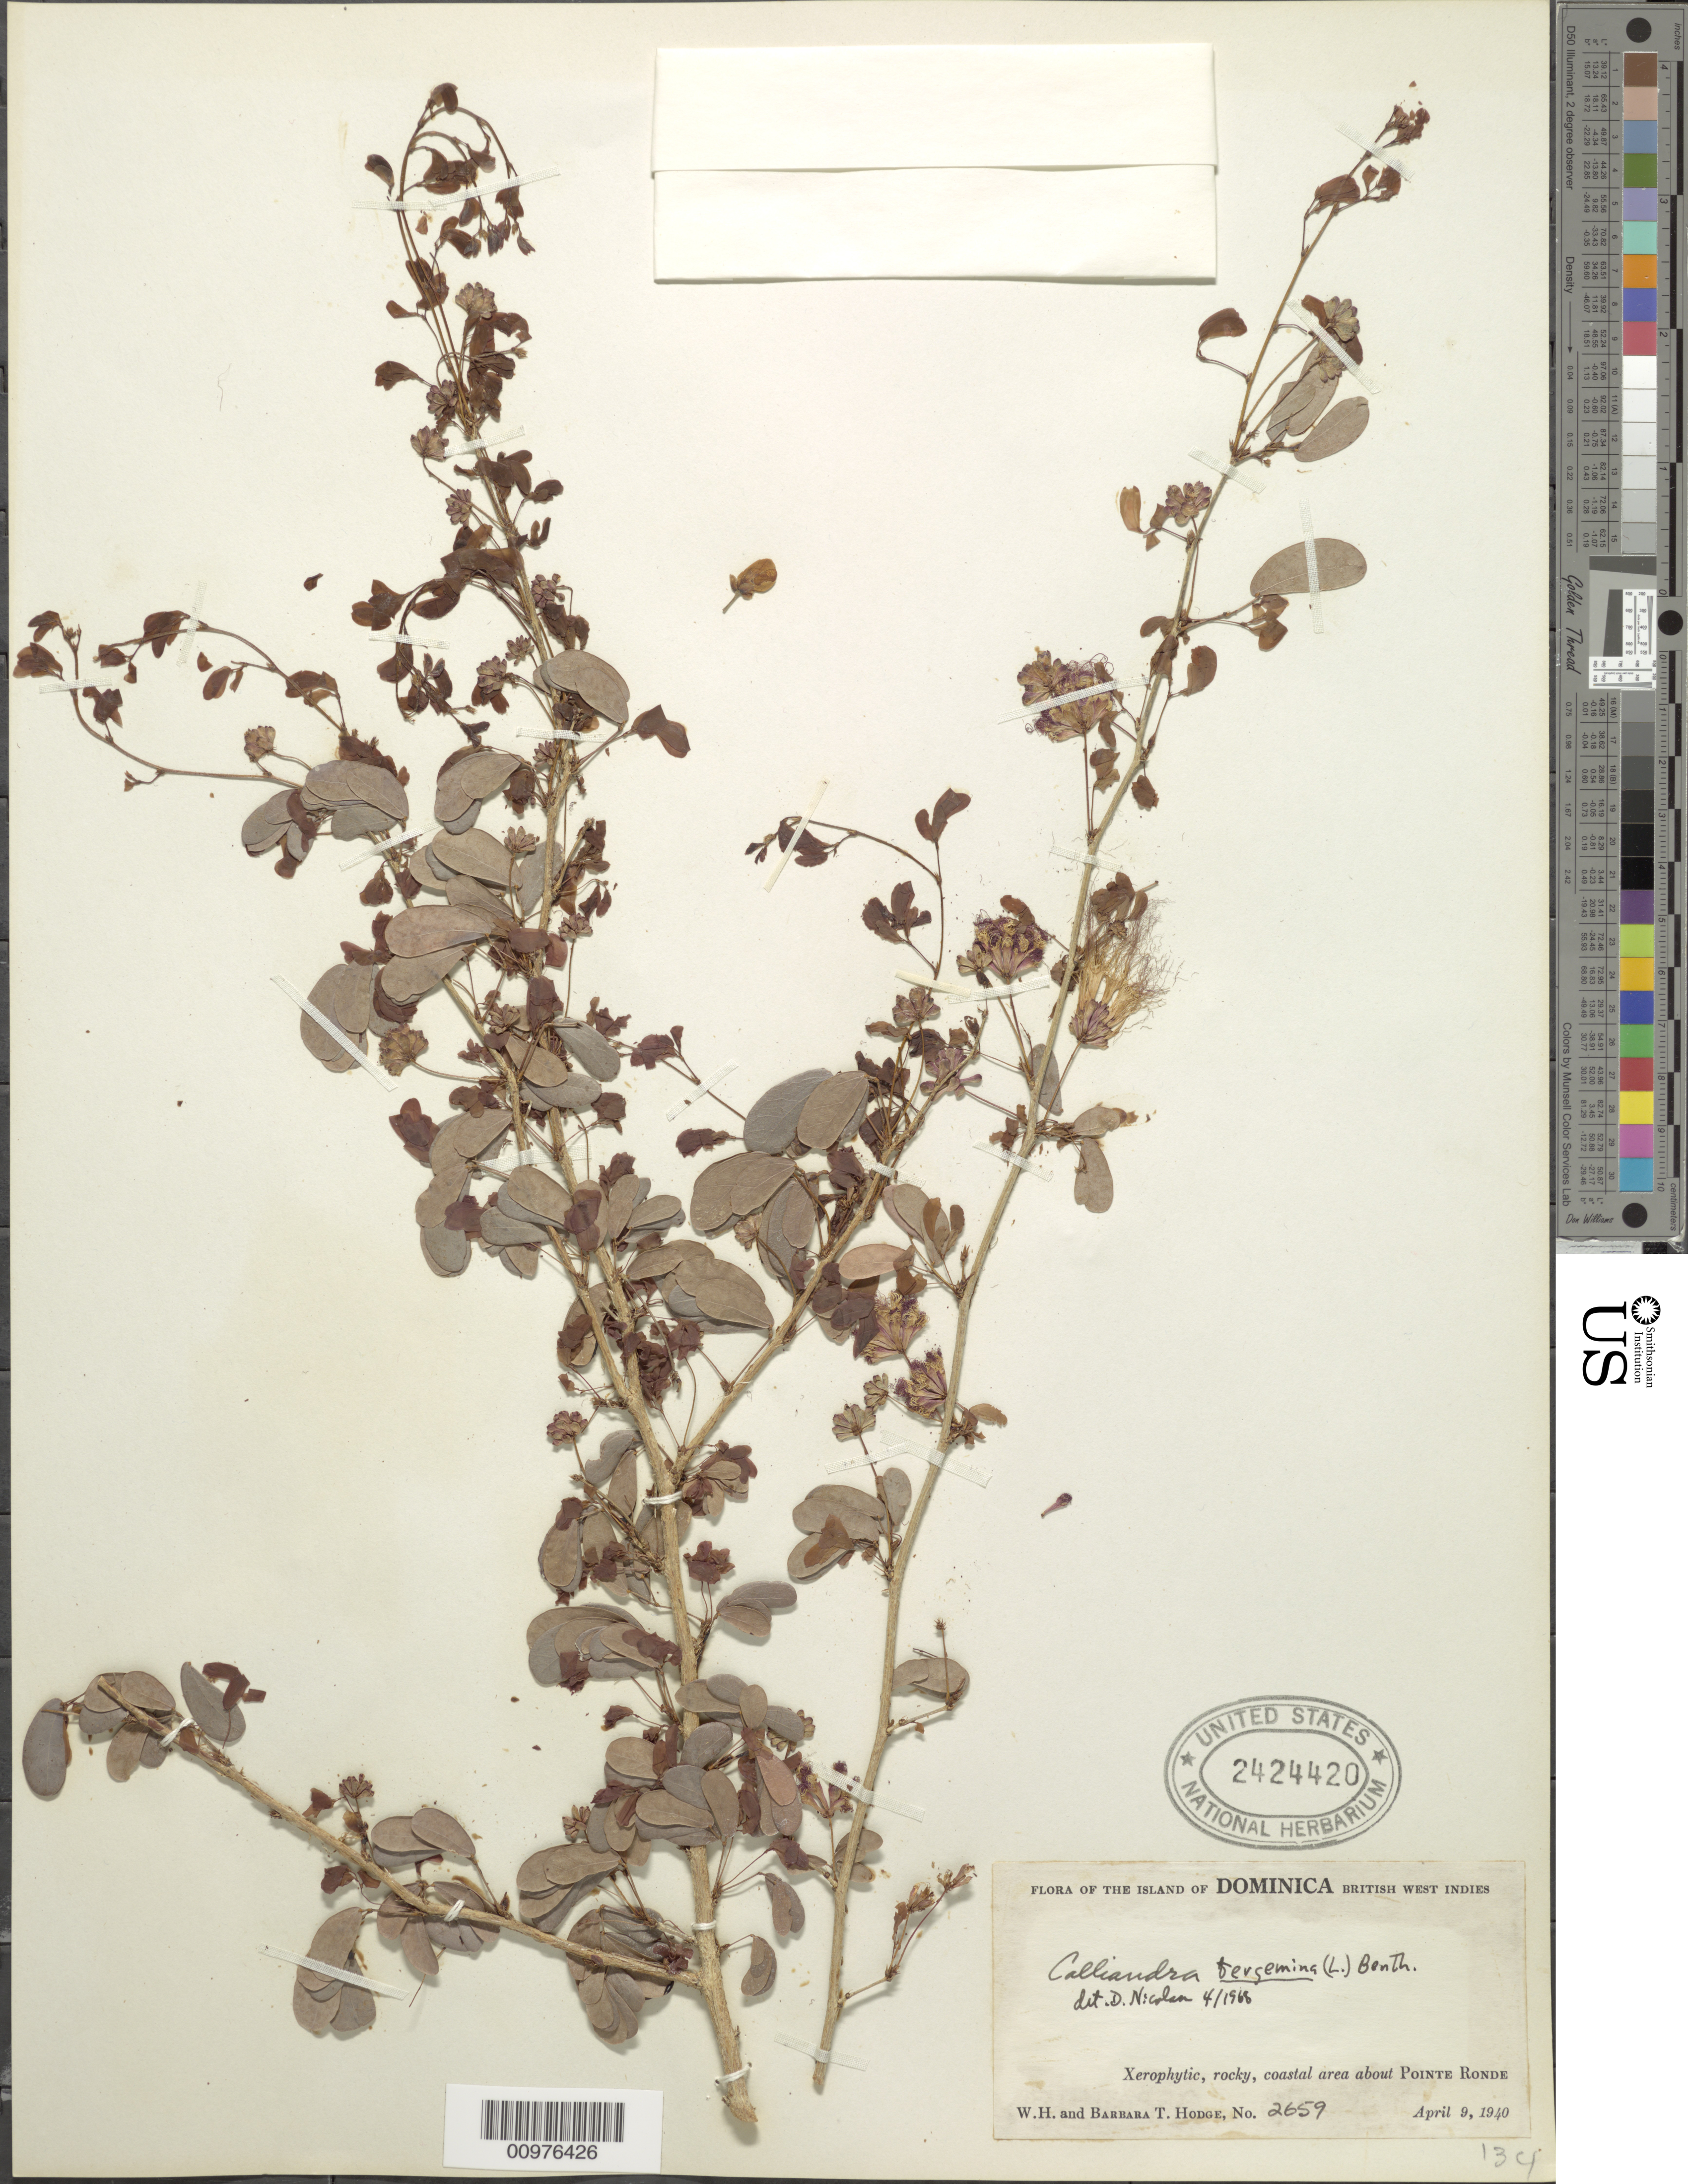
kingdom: Plantae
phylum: Tracheophyta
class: Magnoliopsida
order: Fabales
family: Fabaceae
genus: Calliandra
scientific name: Calliandra tergemina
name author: (L.) Benth.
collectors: W. Hodge & B. Hodge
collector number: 2659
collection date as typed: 09 Apr 1940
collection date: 1940-04-09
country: Dominica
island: Dominica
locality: Xerophytic, rocky, coastal area about Pointe Ronde.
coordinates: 0 N, 0 E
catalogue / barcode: US 2424420